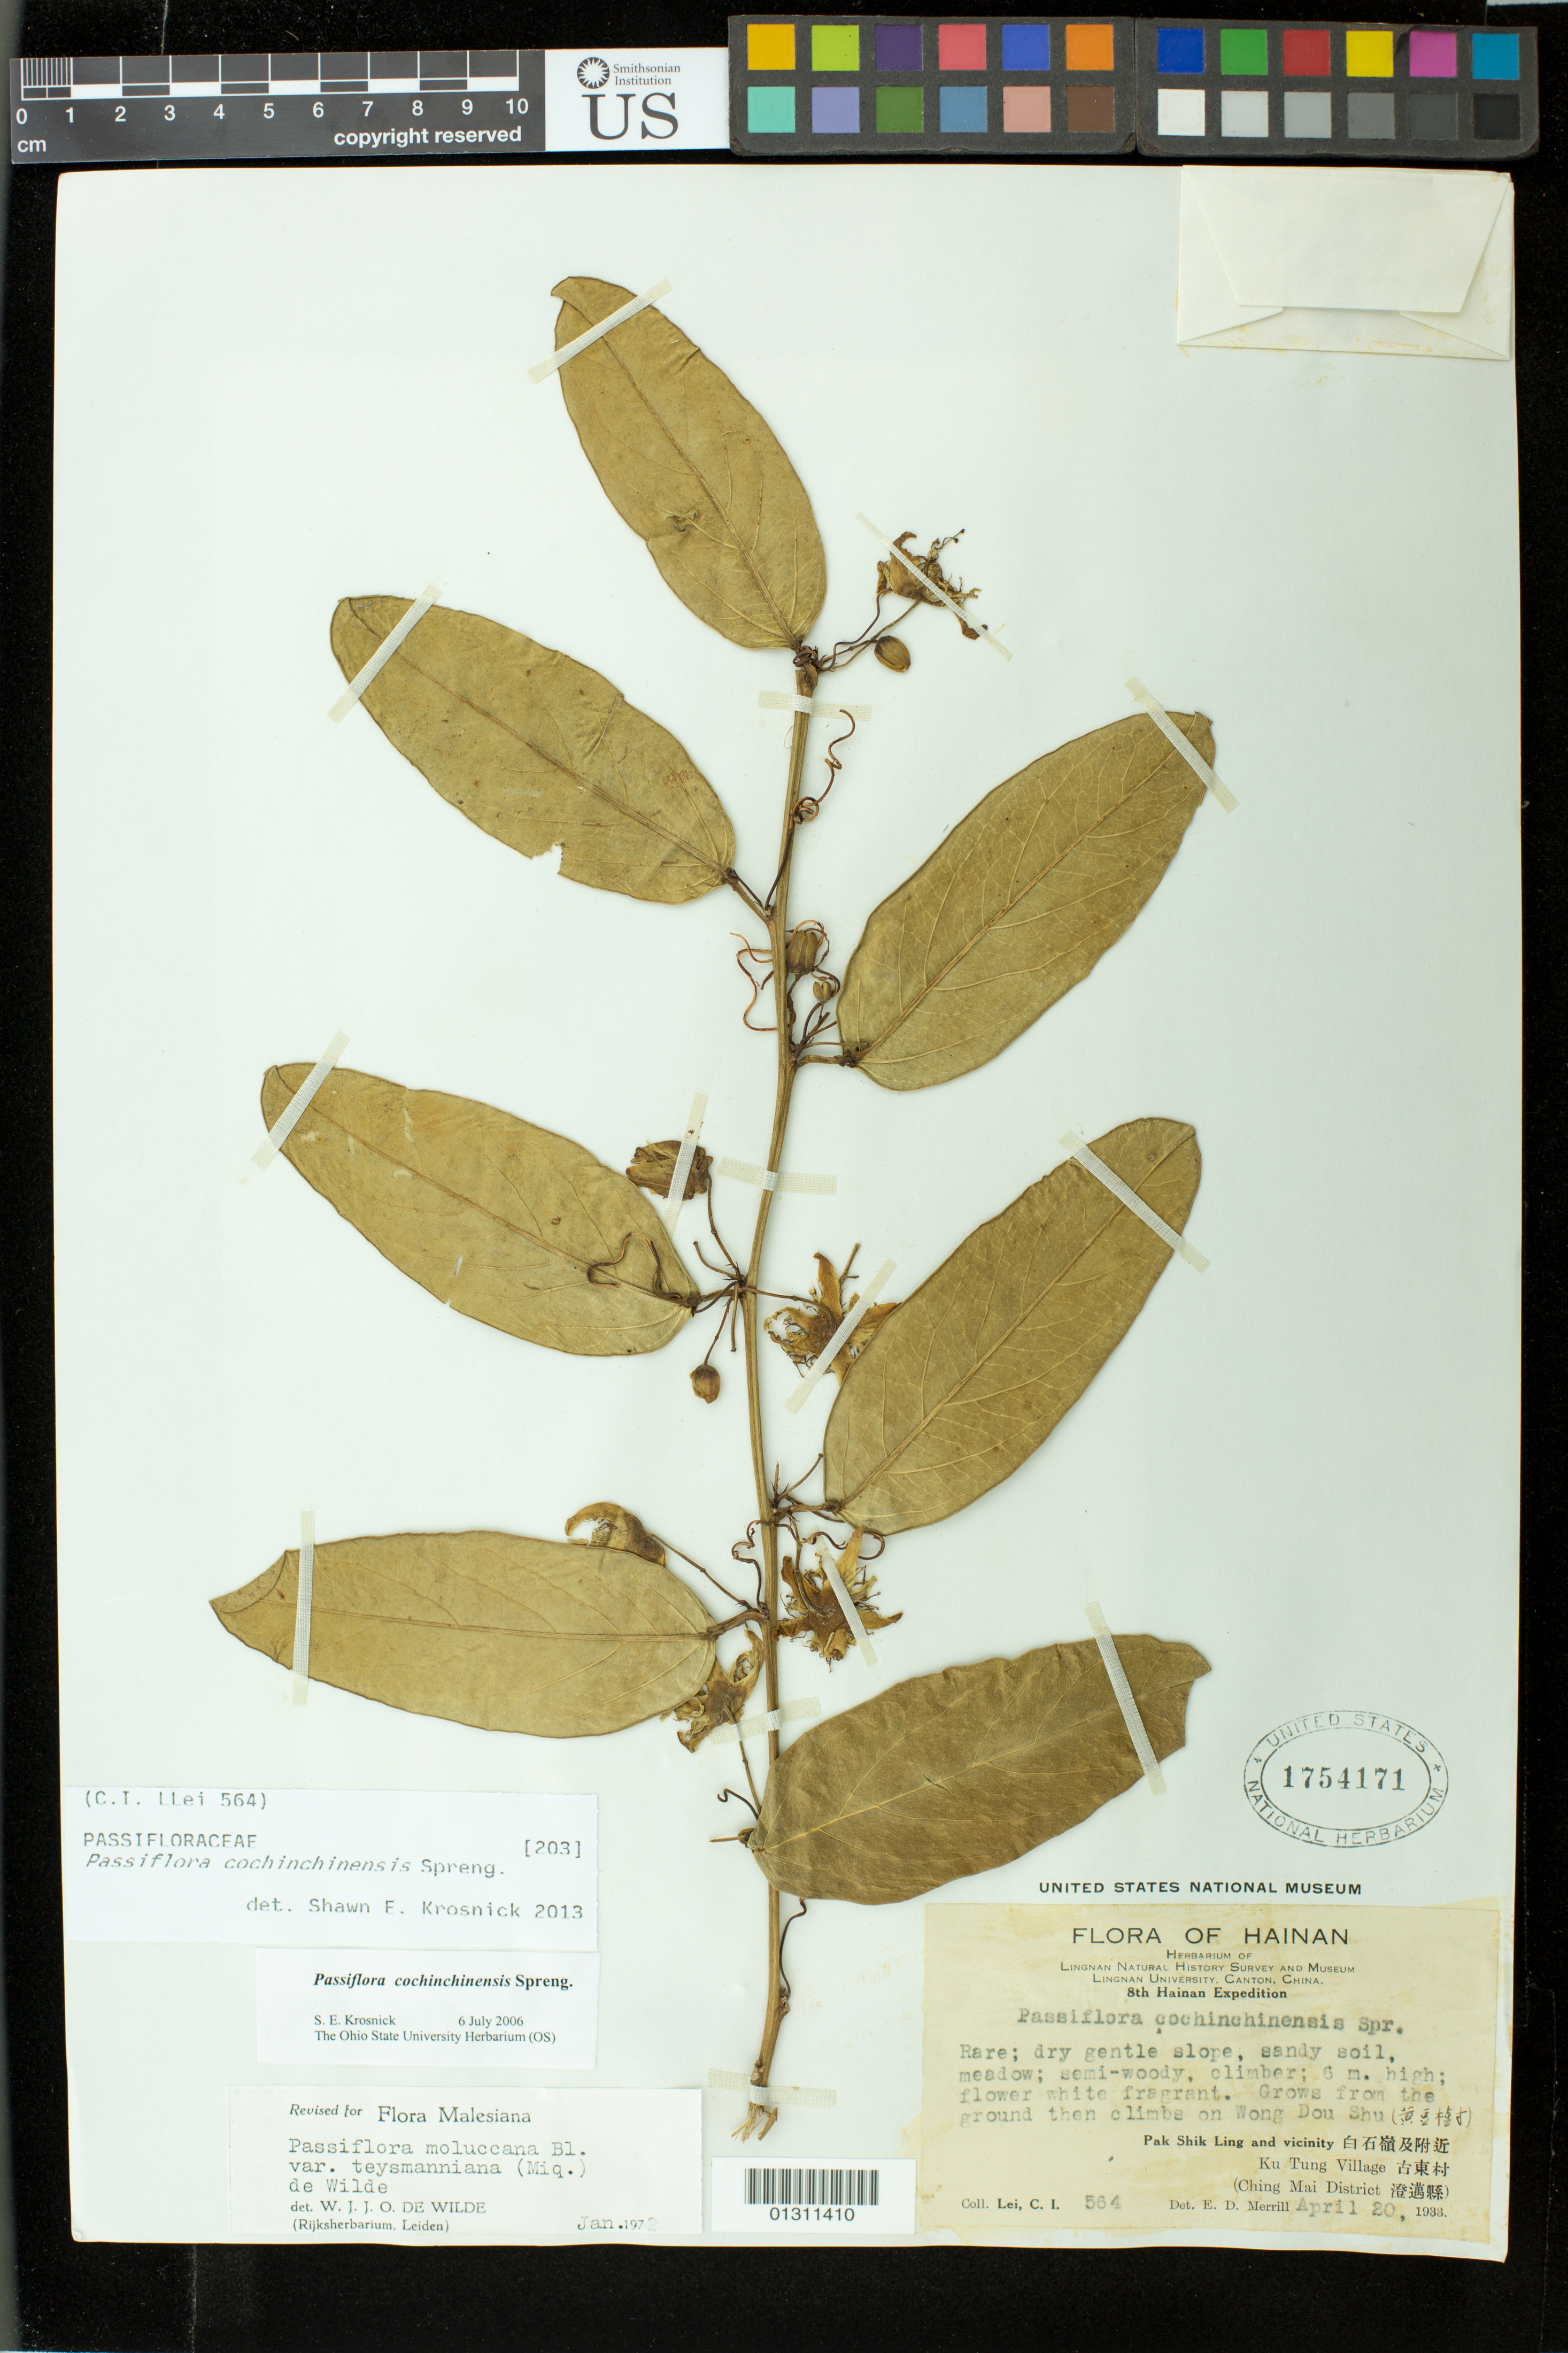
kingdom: Plantae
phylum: Tracheophyta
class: Magnoliopsida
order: Malpighiales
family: Passifloraceae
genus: Passiflora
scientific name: Passiflora cochinchinensis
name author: Spreng.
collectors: C. I. Lei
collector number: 564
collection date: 1933-04-20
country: China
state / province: Hainan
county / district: Ching Mai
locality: Ku Tung Village, Pak Shik Ling and vicinity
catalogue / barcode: US 1754171